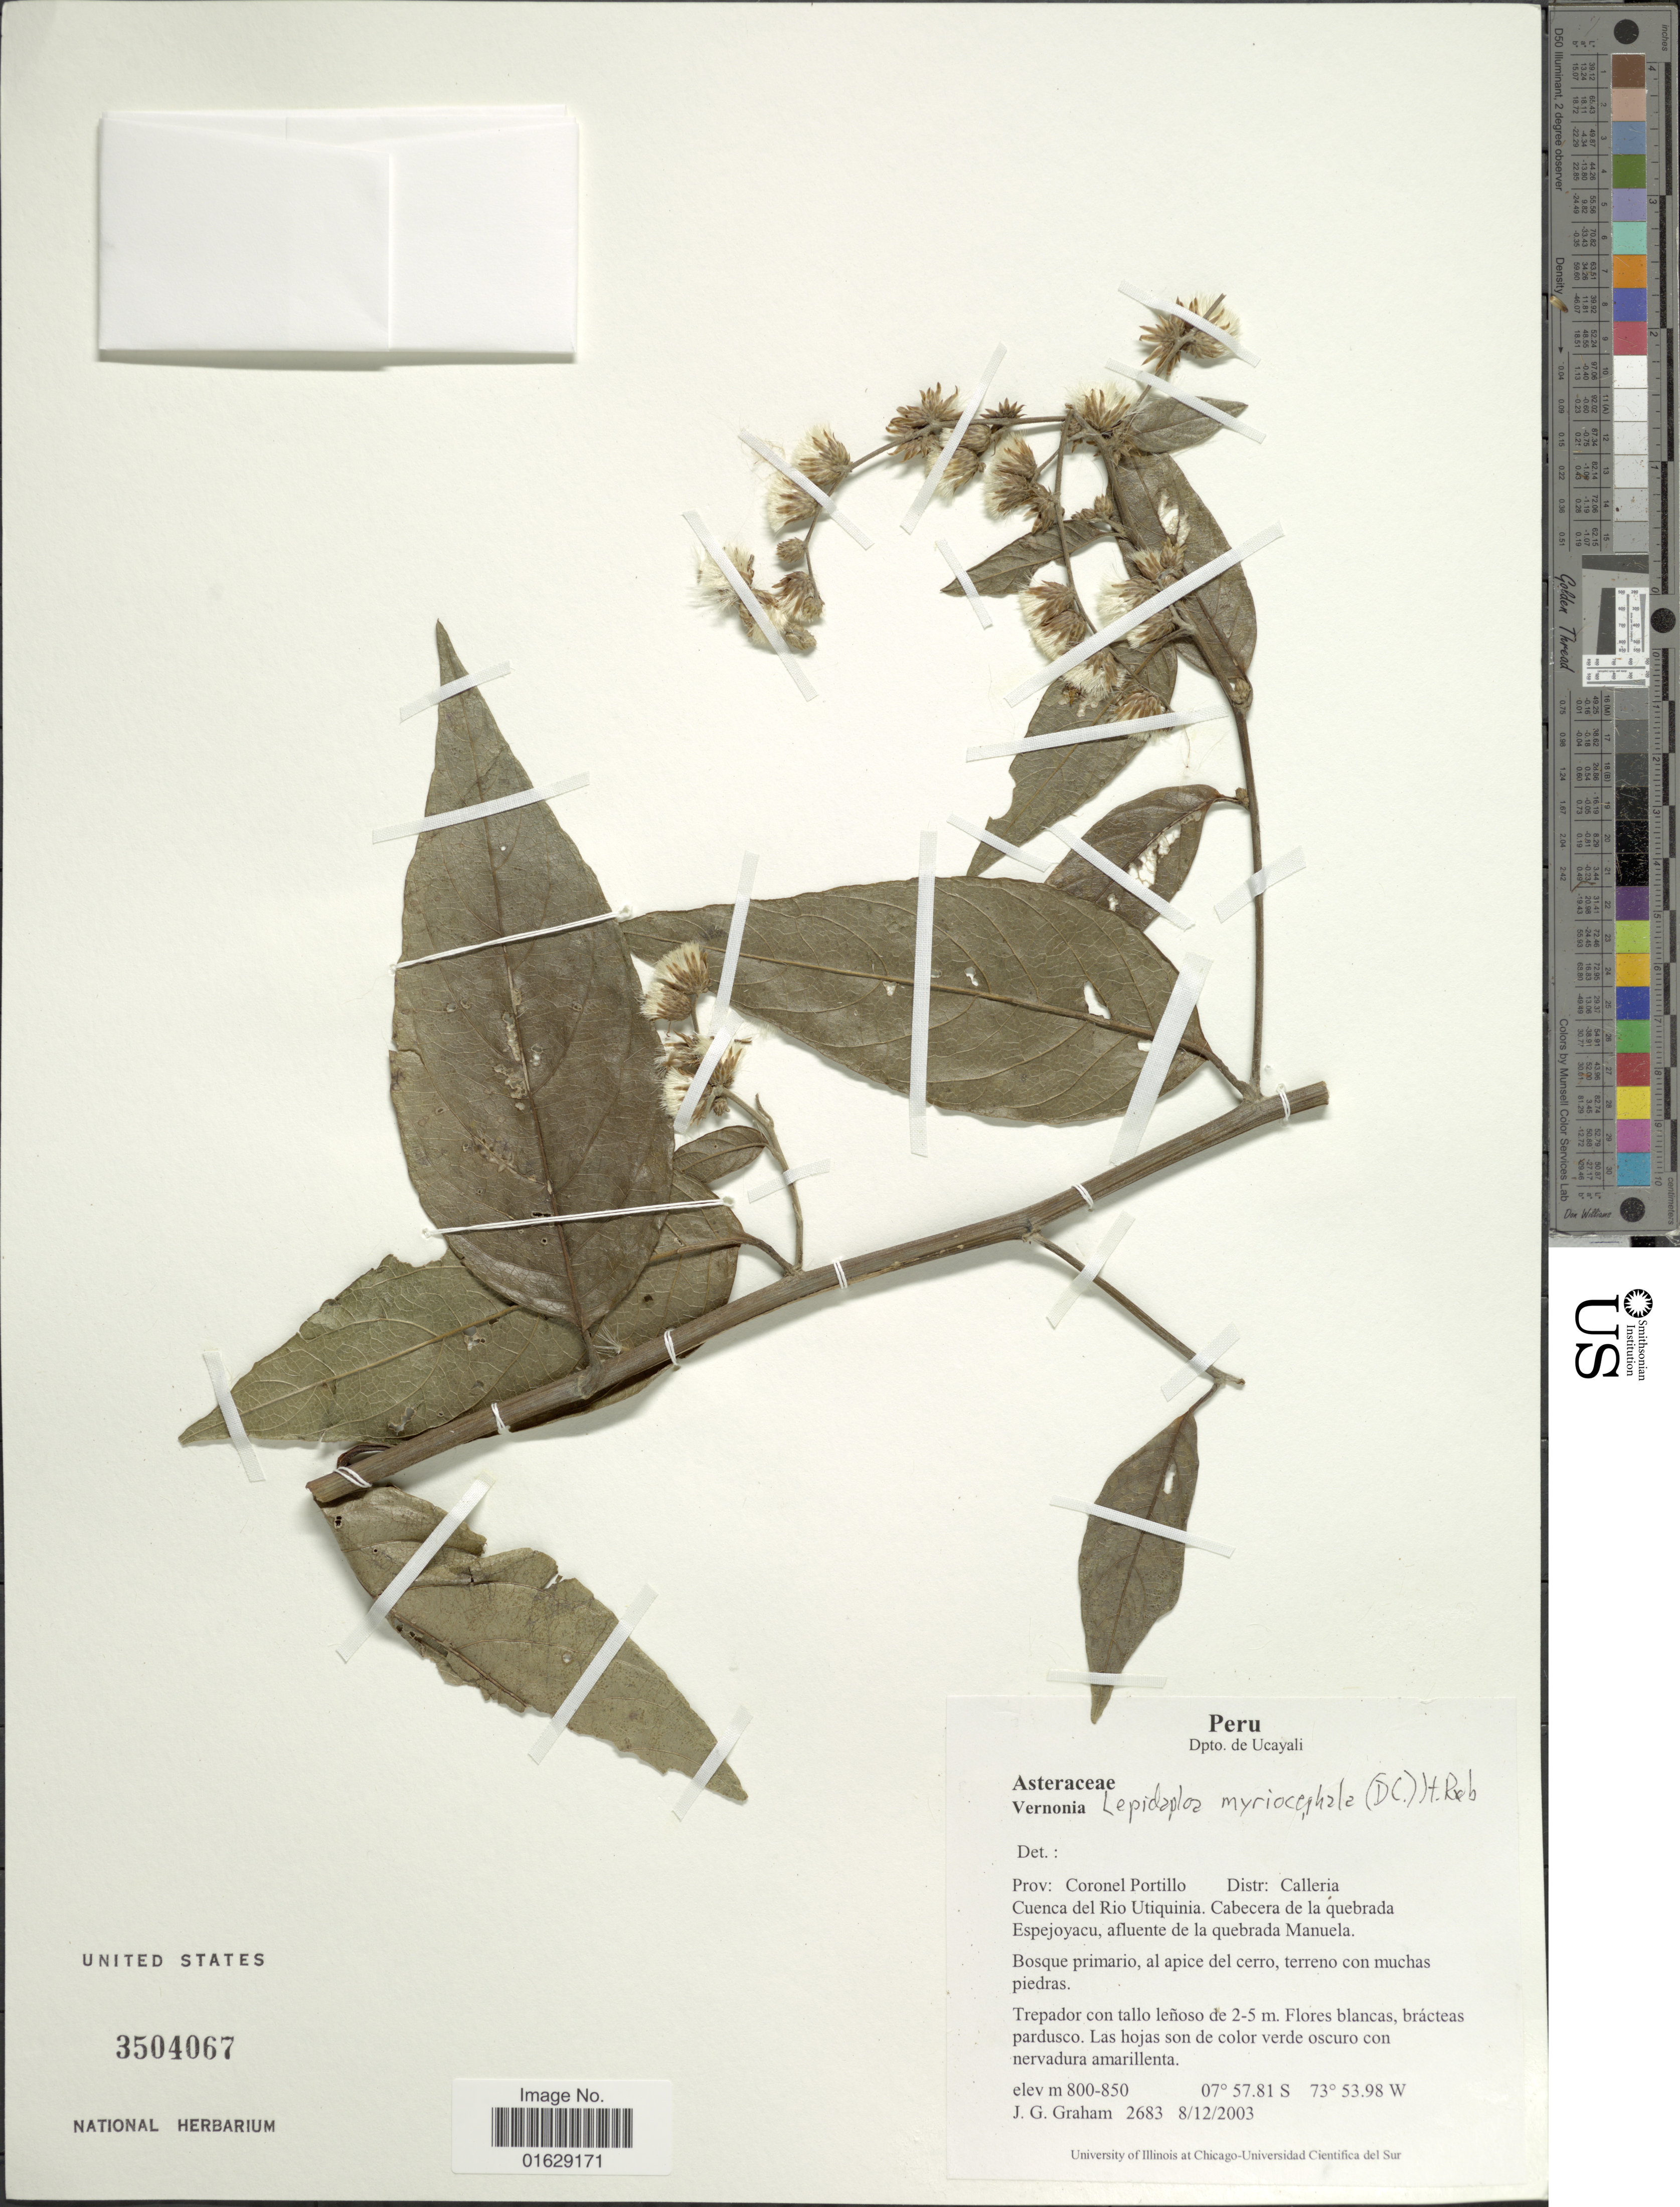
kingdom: Plantae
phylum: Tracheophyta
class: Magnoliopsida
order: Asterales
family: Asteraceae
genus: Lepidaploa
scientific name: Lepidaploa myriocephala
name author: (DC.) H. Rob.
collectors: J. Graham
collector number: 2683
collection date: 2003-08-12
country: Peru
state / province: Ucayali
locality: Dpto. de Ucayali, Prov. Coronel Portillo, Distr: Calleria, Cuenca del Rio Utiquinia, Cabecera de la quebrada Espejoyacu, afluente de la quebrada Manuela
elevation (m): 800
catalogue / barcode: US 3504067